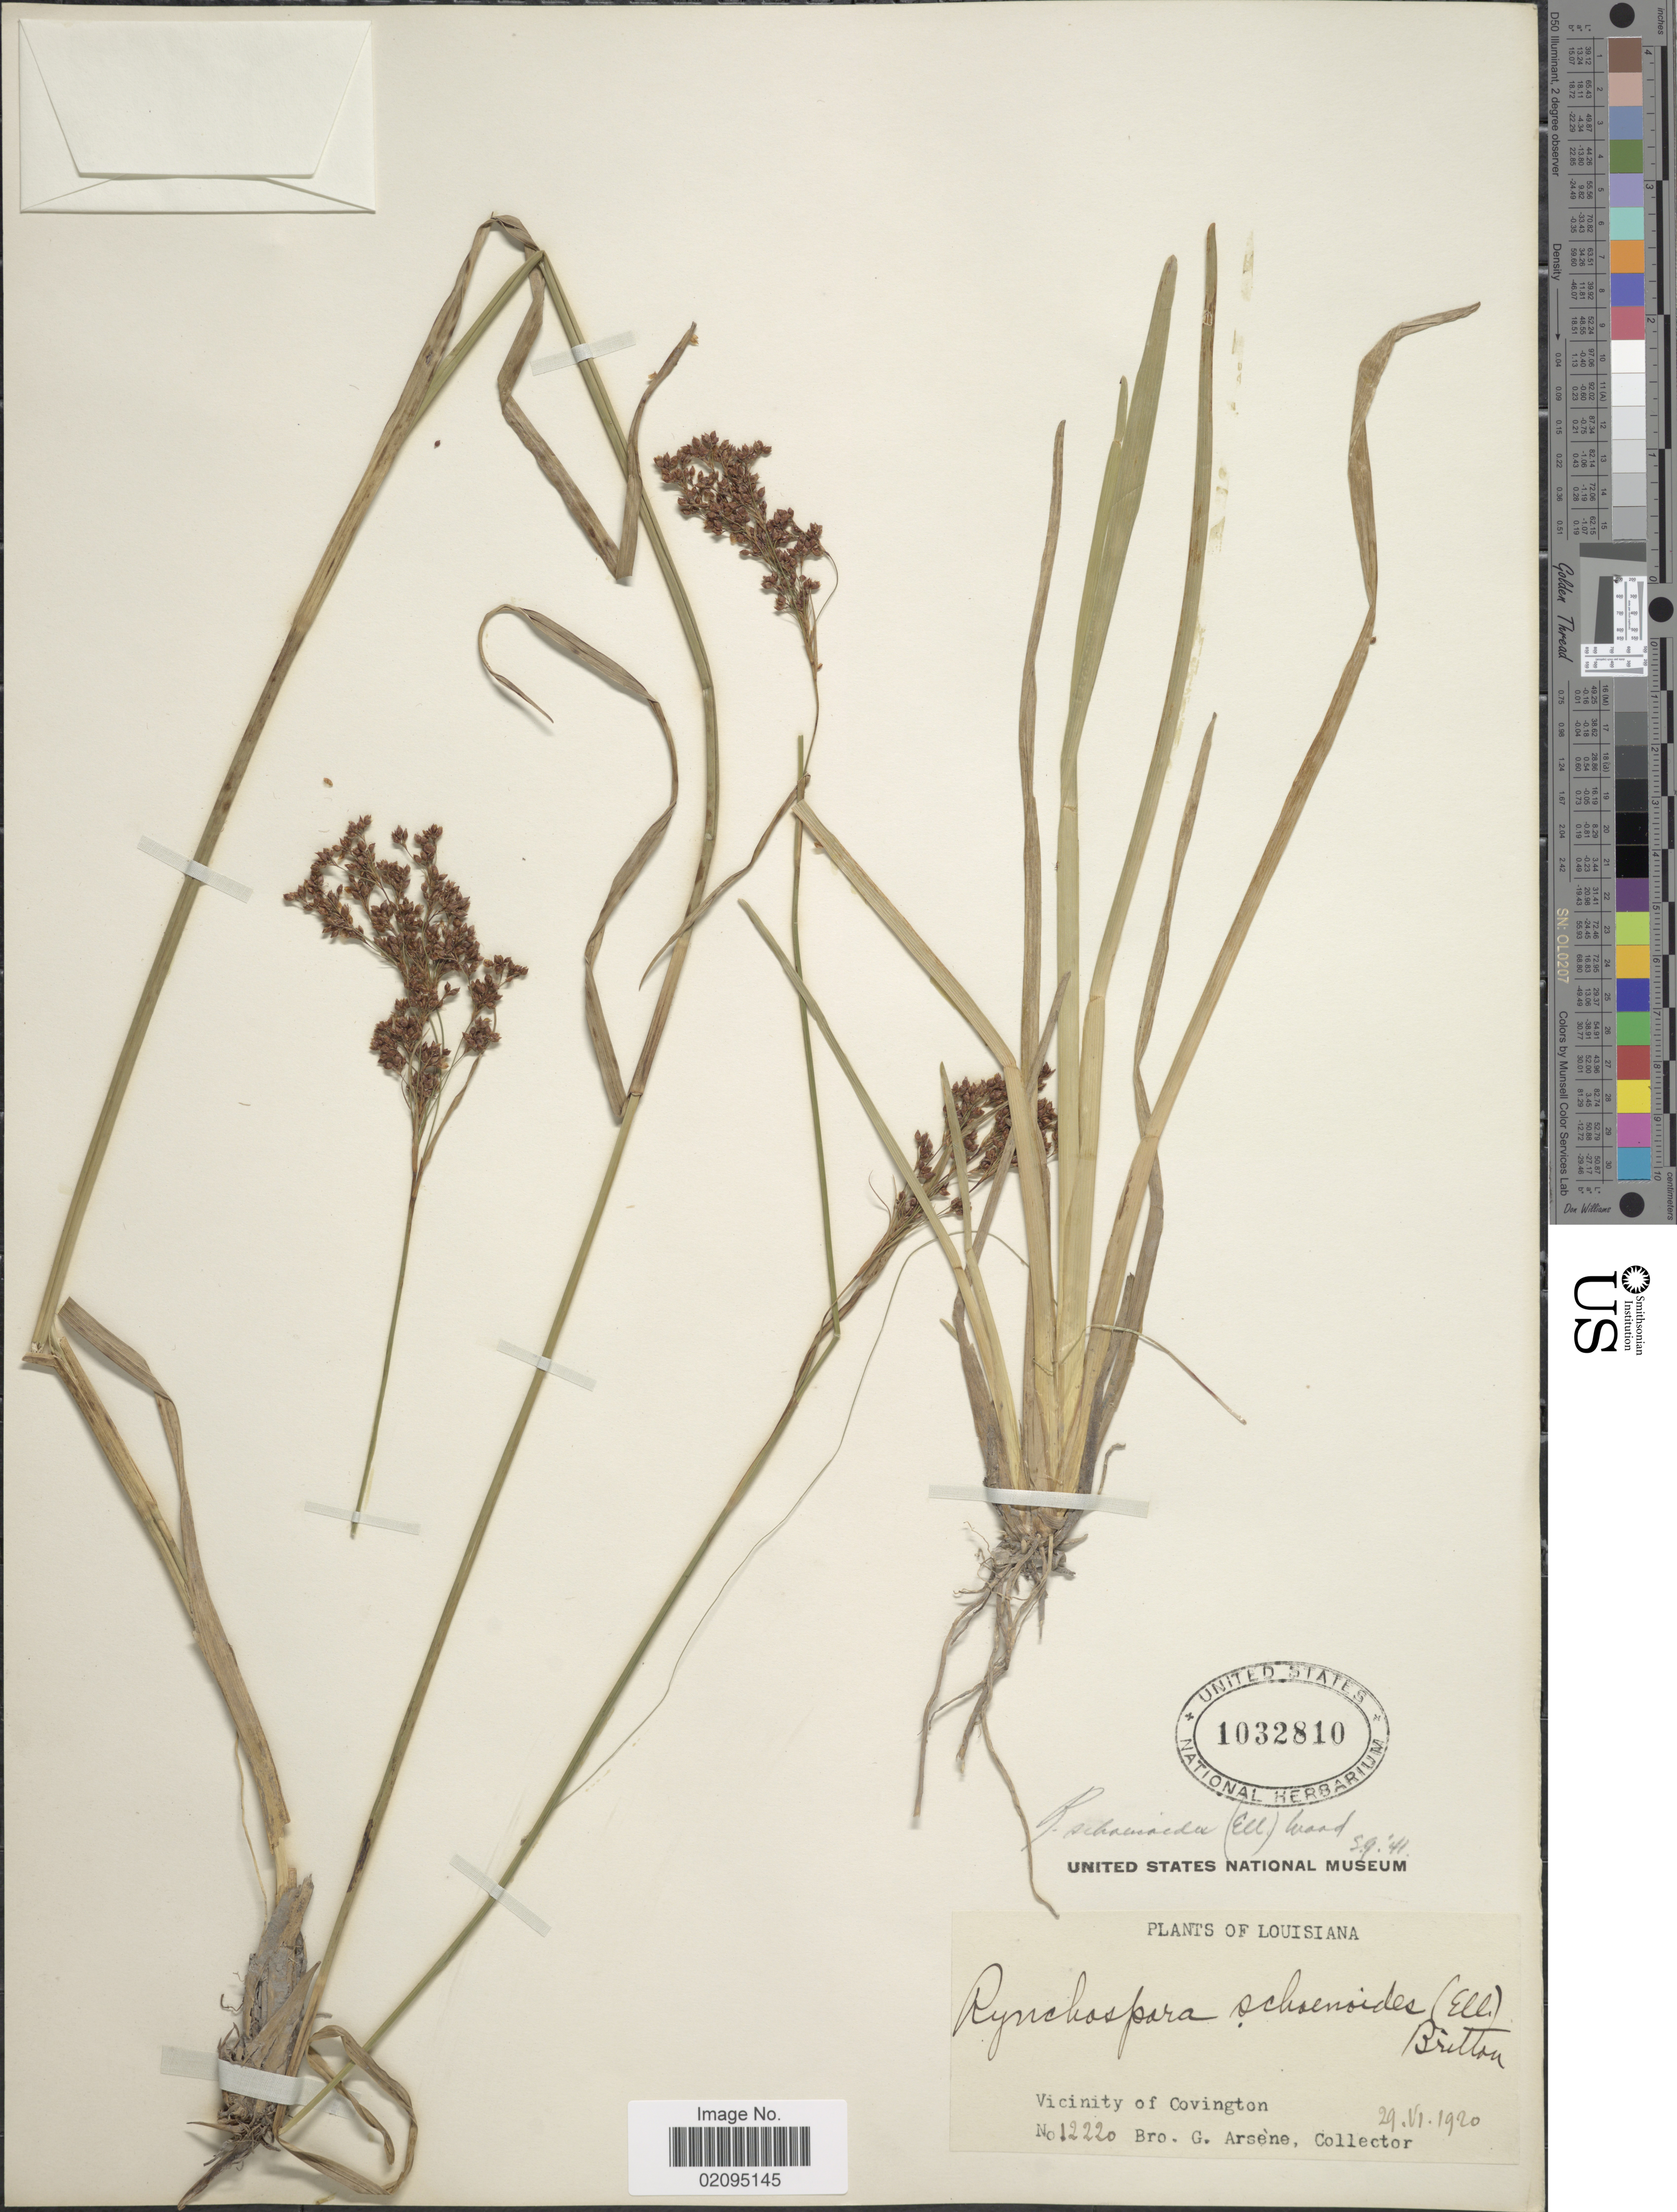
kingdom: Plantae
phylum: Tracheophyta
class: Liliopsida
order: Poales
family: Cyperaceae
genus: Rhynchospora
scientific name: Rhynchospora elliottii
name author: A. Dietr.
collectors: Bro. G. Arsène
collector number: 12220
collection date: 1920-06-29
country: United States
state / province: Louisiana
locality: Vicinity of Covington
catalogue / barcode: US 1032810